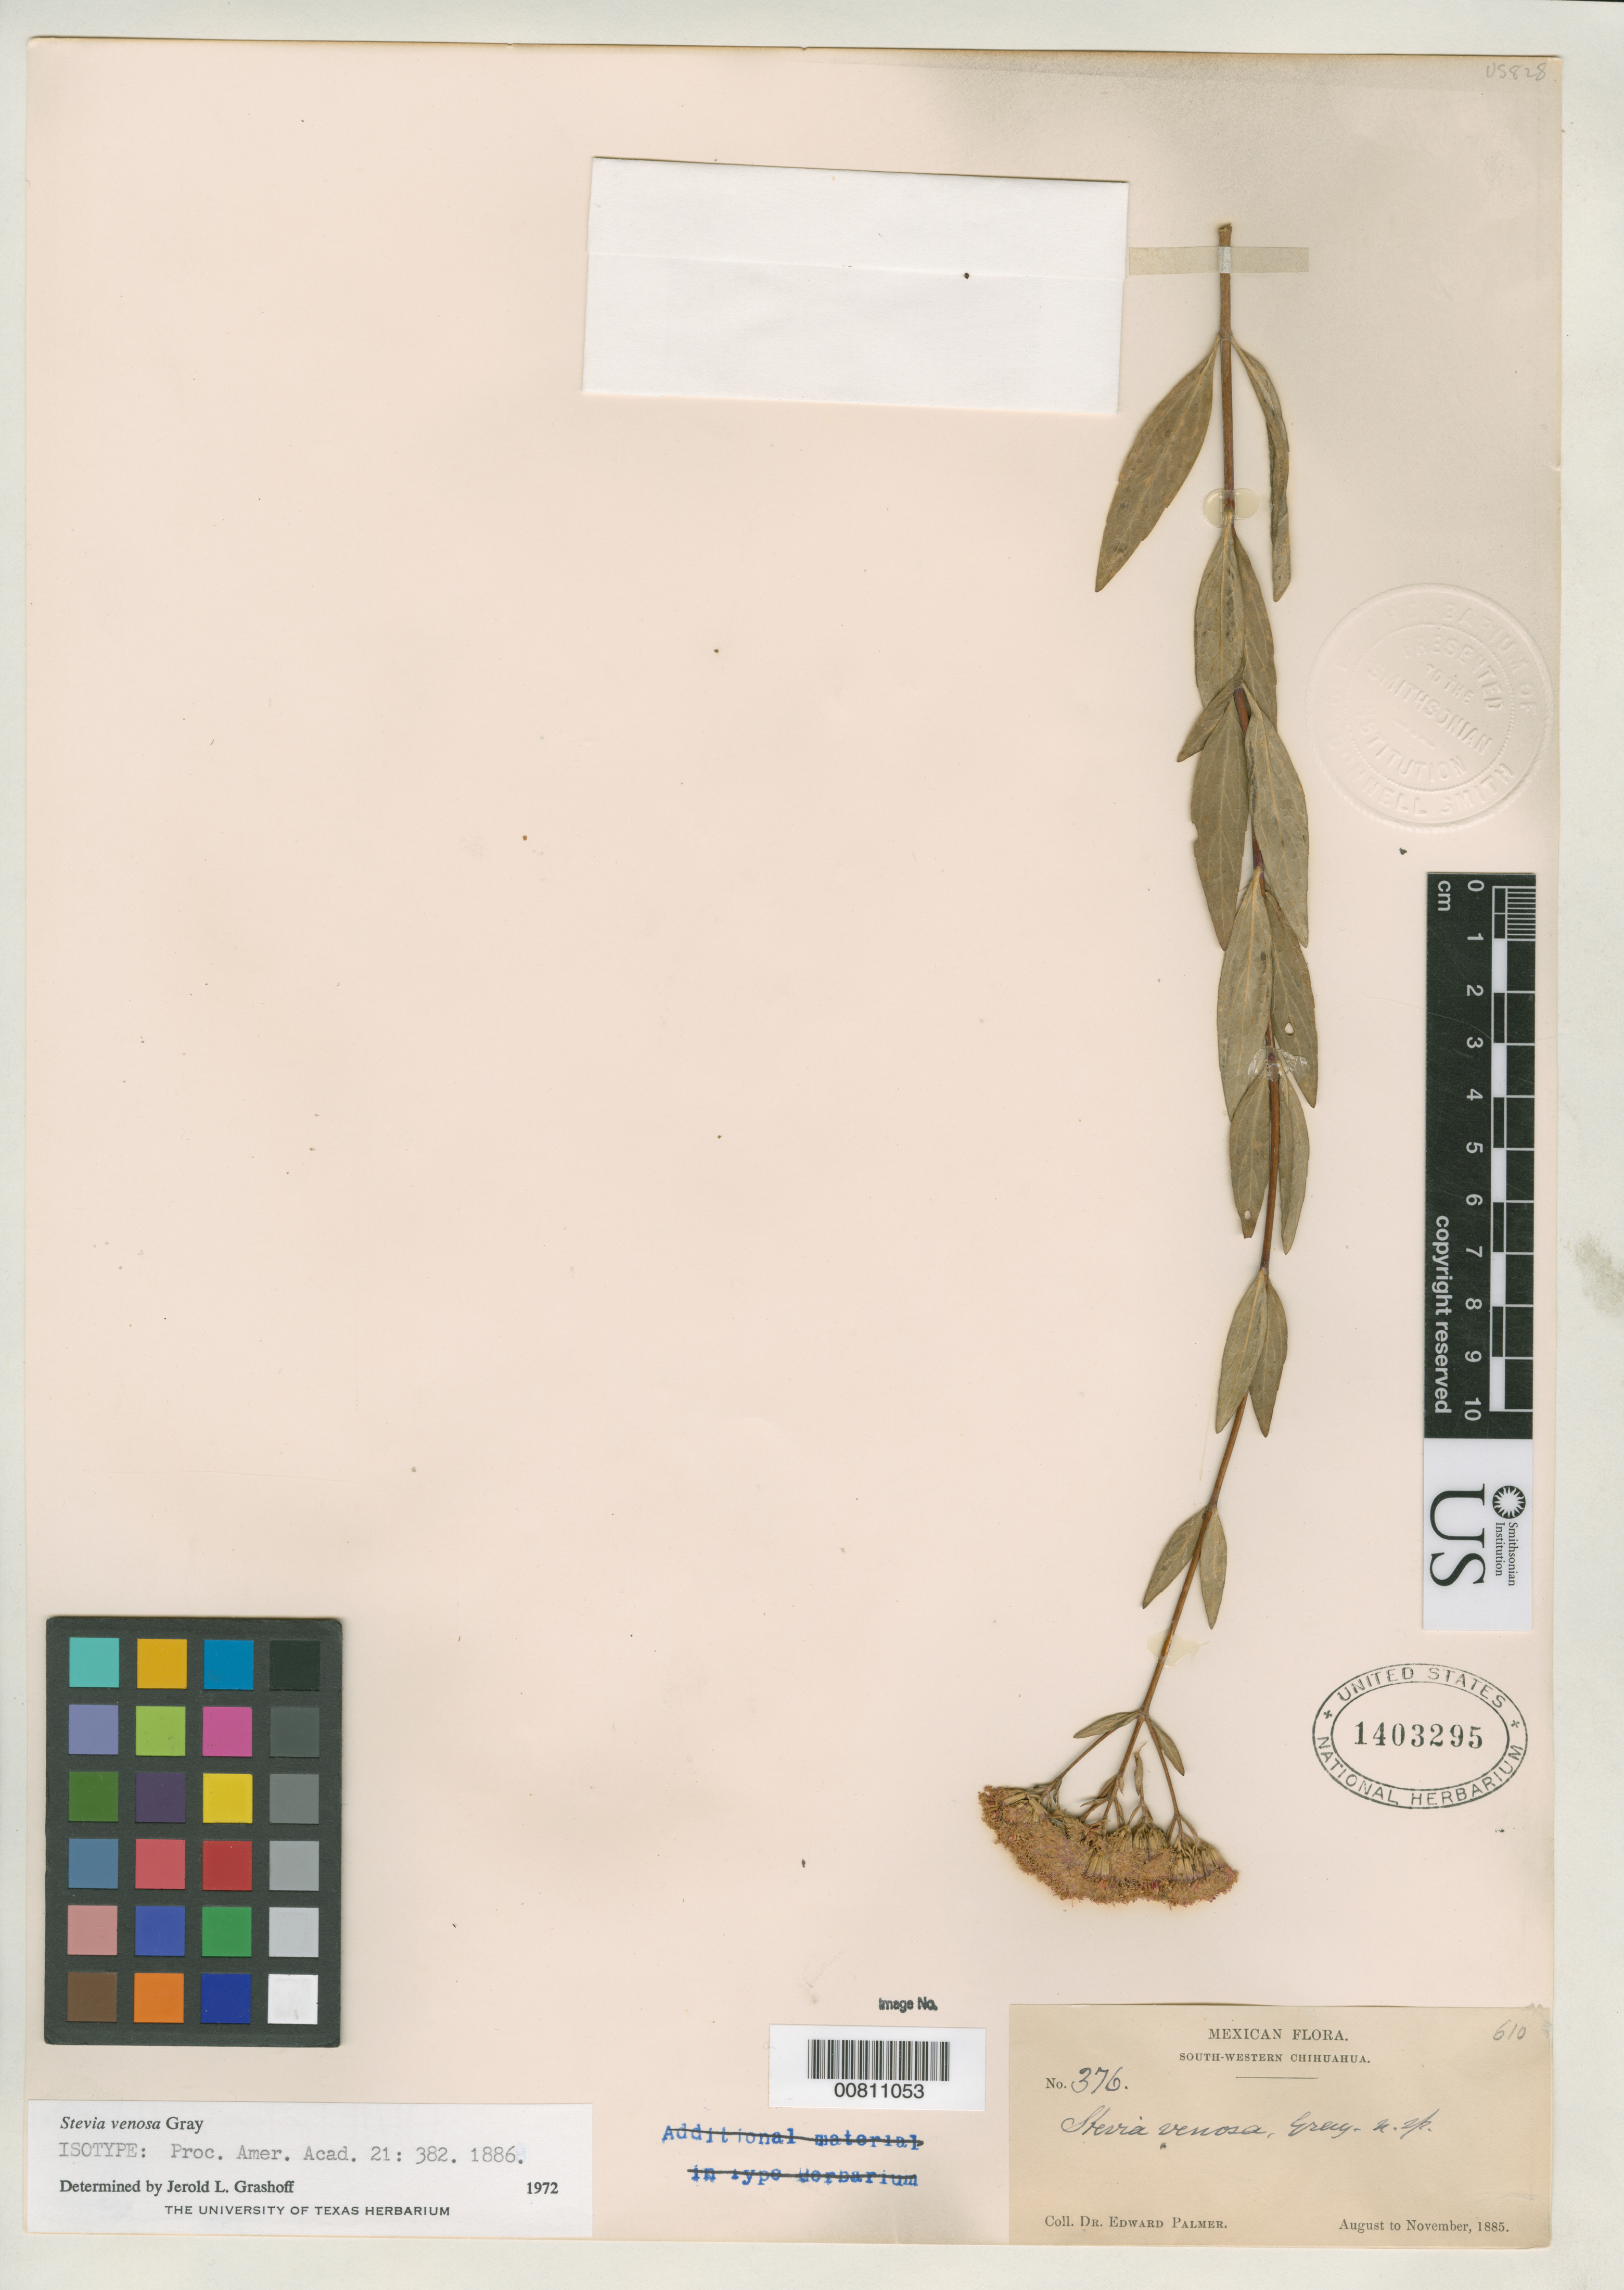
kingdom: Plantae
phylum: Tracheophyta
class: Magnoliopsida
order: Asterales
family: Asteraceae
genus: Stevia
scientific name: Stevia venosa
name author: A. Gray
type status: Isotype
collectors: E. Palmer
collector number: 376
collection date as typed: Aug 1885 to Nov 1885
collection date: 1885-08/1885-11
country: Mexico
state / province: Chihuahua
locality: South-western Chihuahua.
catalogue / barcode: US 1403295